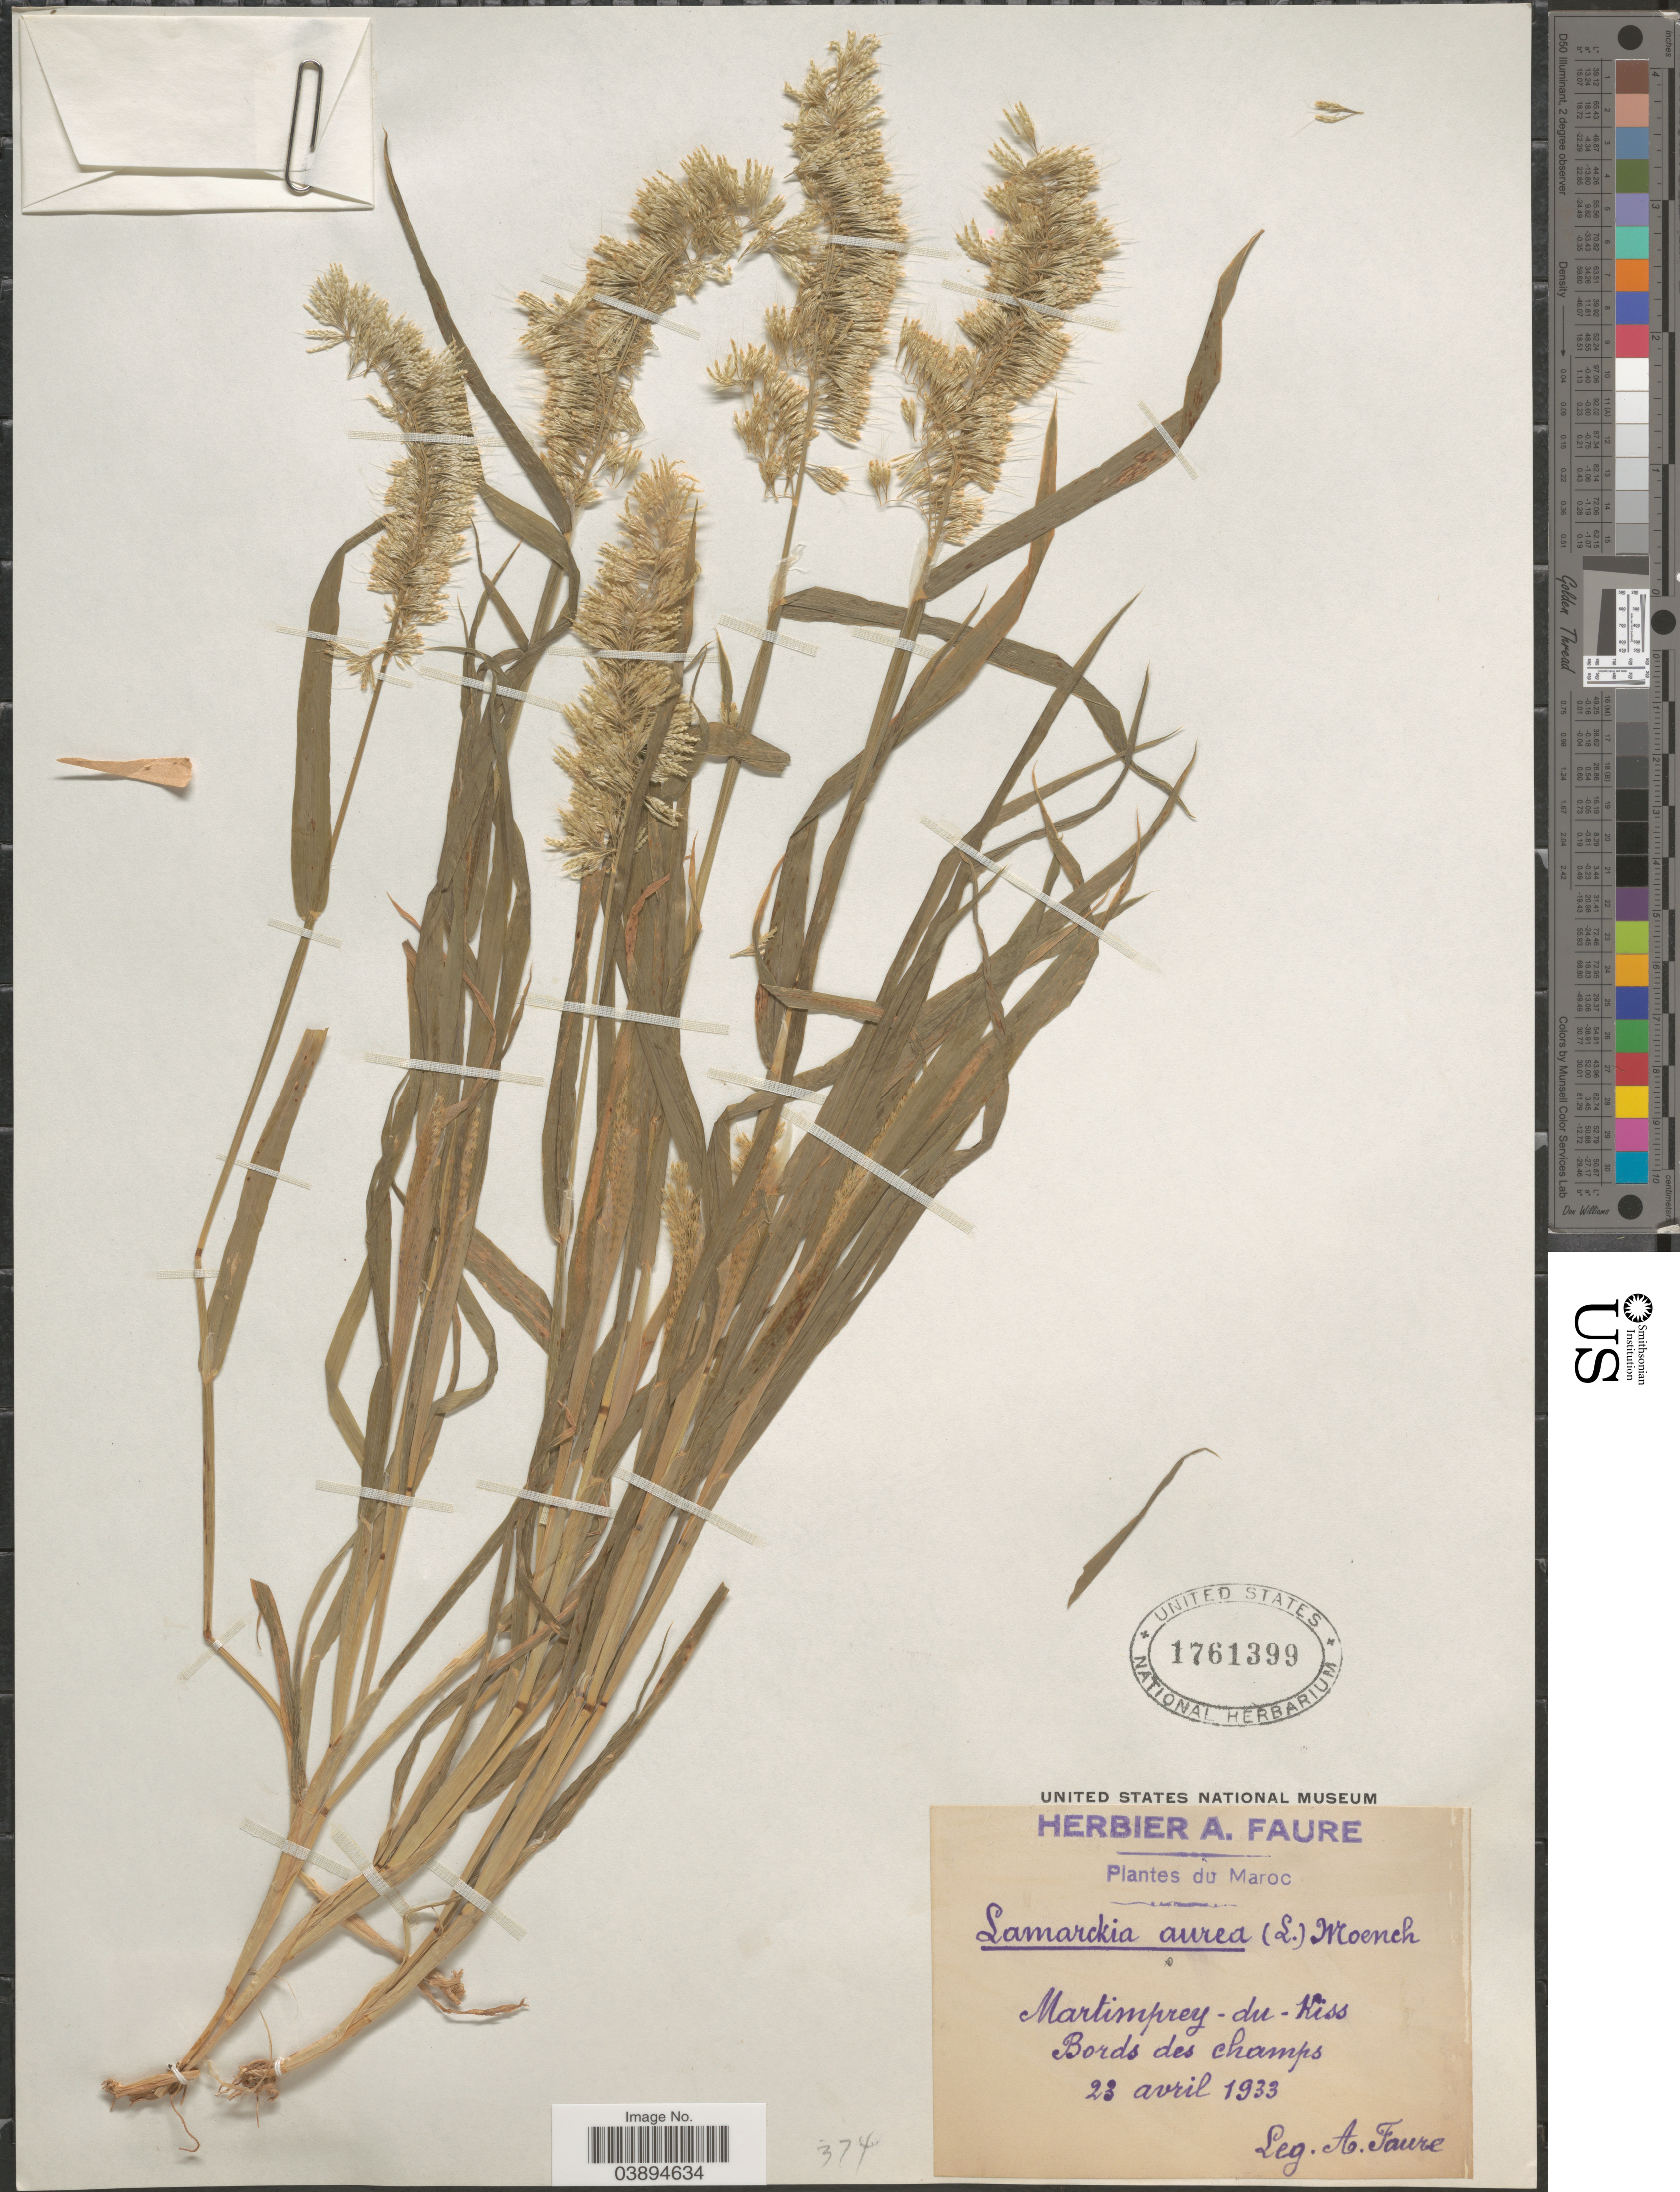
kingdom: Plantae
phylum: Tracheophyta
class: Liliopsida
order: Poales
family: Poaceae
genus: Lamarckia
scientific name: Lamarckia aurea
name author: (L.) Moench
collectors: A. Faure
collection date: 1933-04-23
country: Morocco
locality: Martimprey-du-Kiss. Bords des champs.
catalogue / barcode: US 1761399